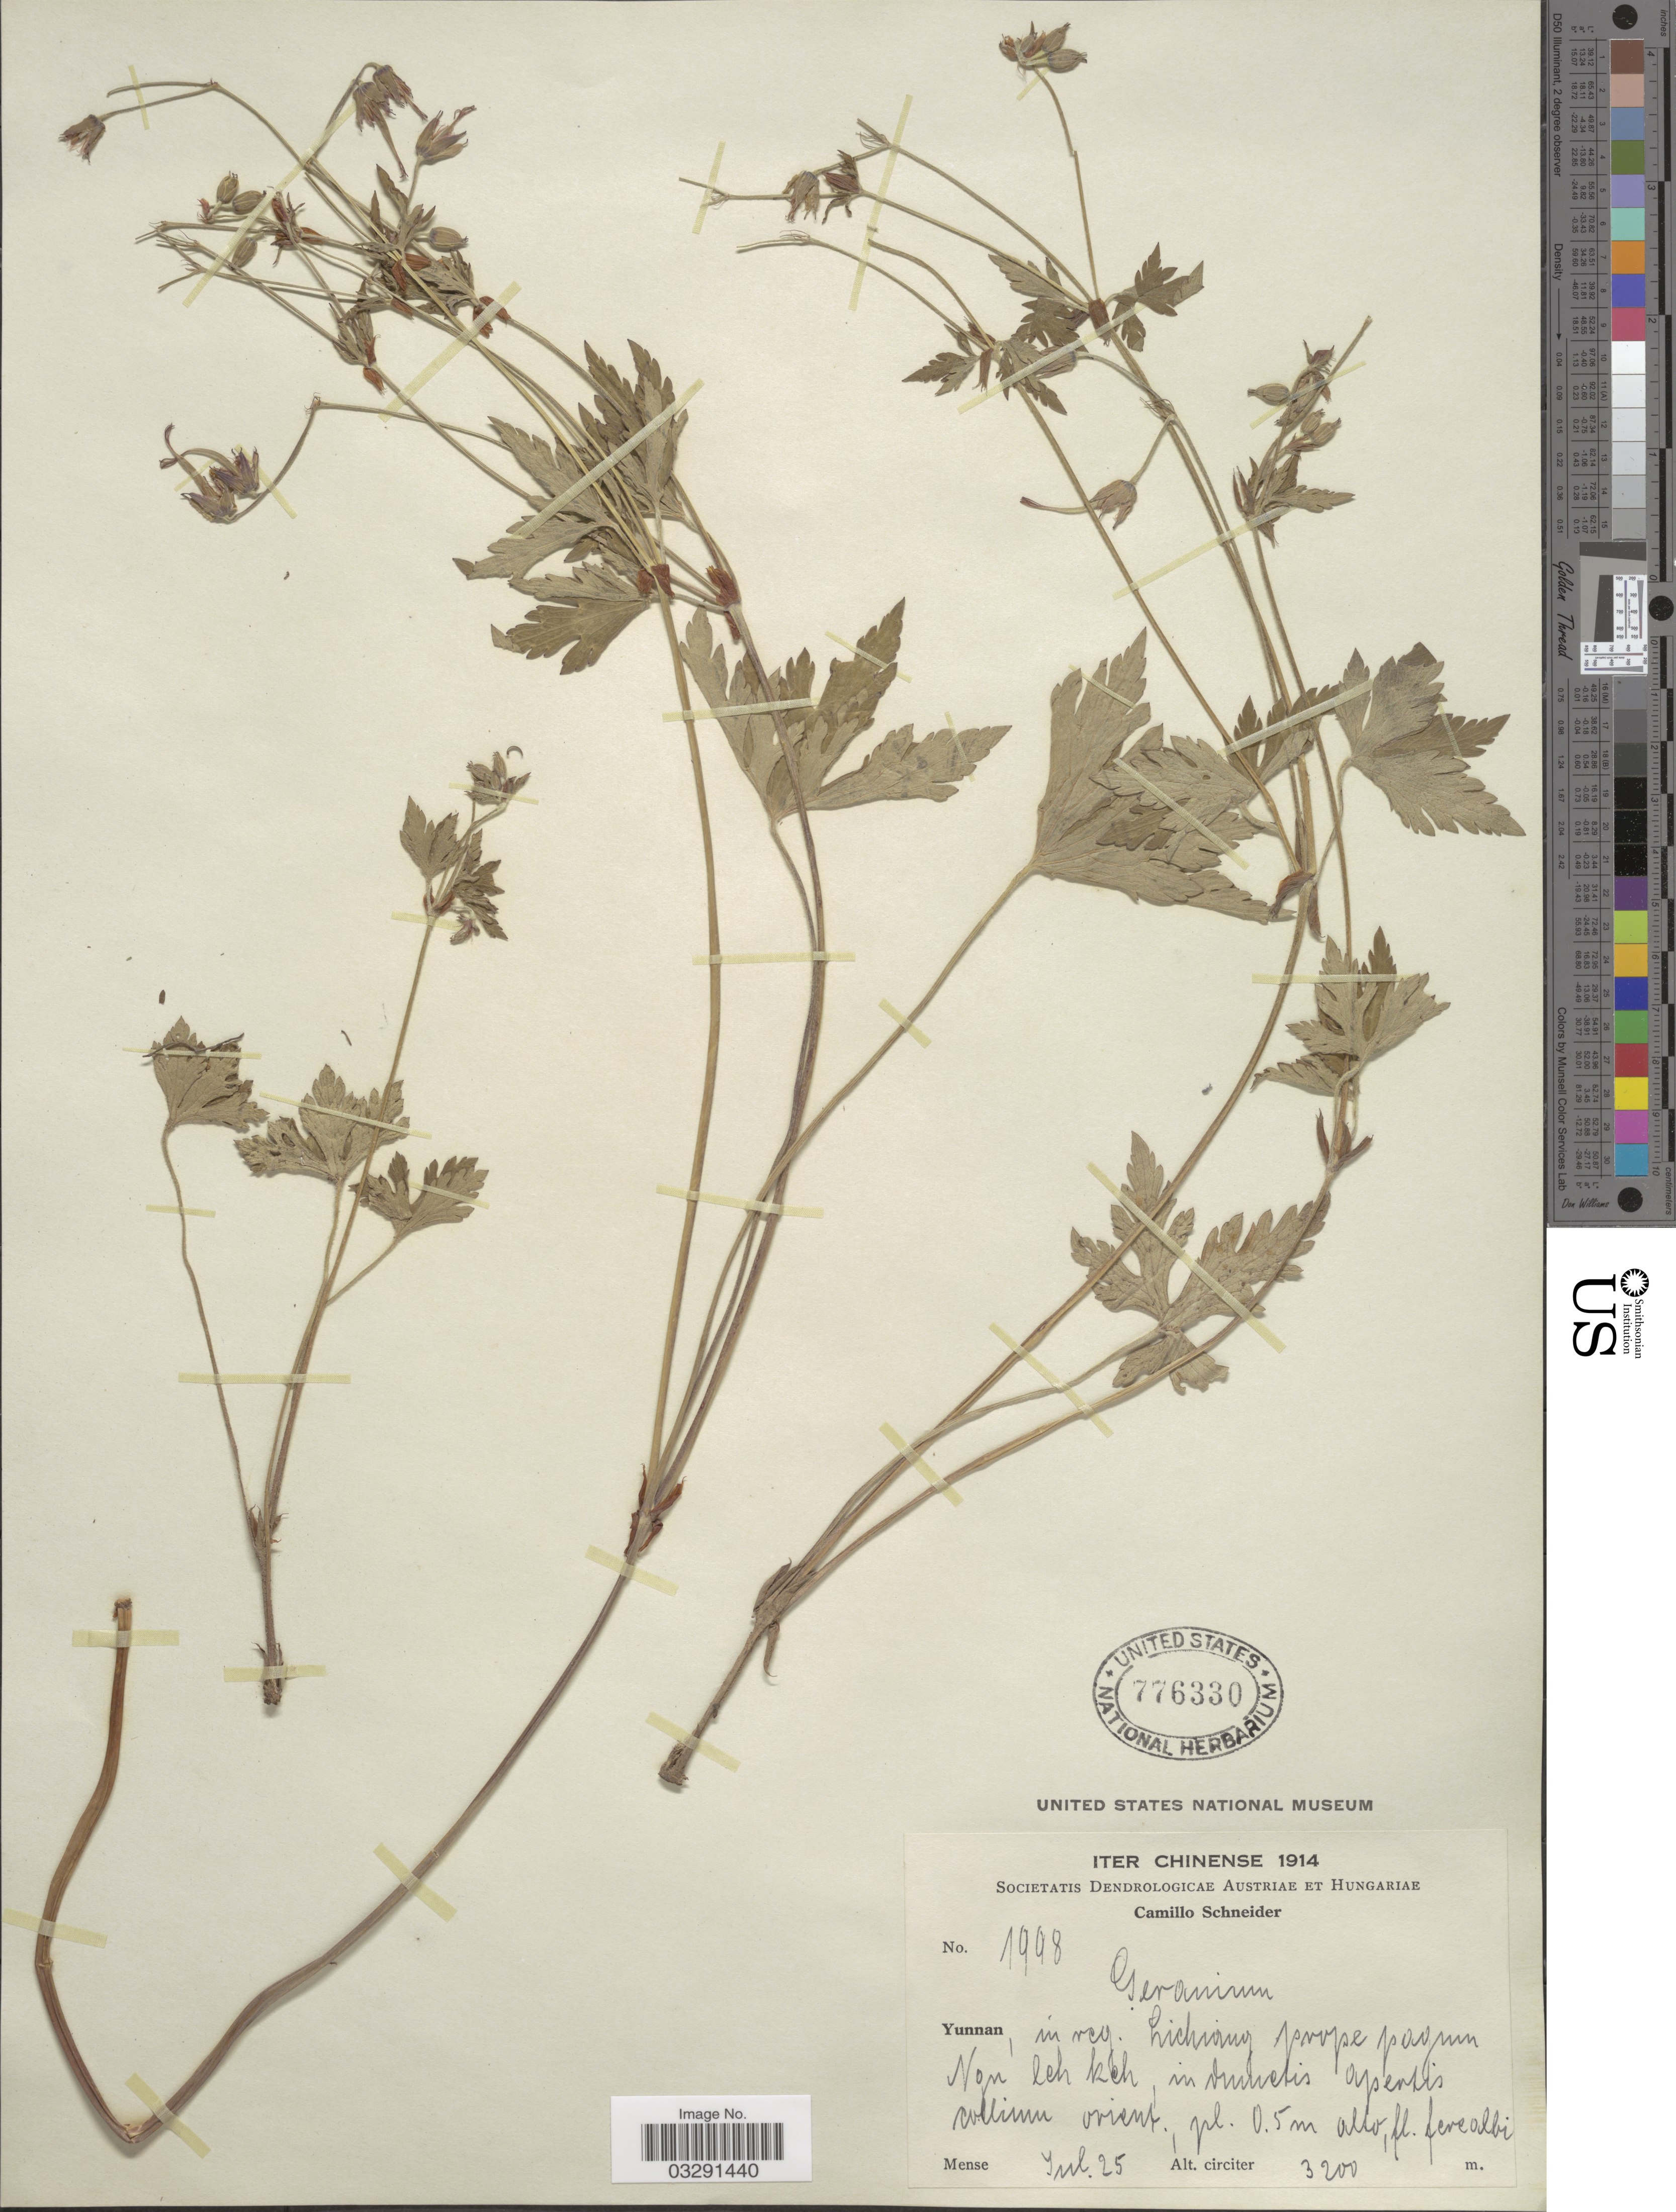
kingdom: Plantae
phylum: Tracheophyta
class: Magnoliopsida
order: Geraniales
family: Geraniaceae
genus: Geranium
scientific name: Geranium pogonanthum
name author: Franch.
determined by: Aedo, C.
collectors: C. K. Schneider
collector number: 1998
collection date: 1914-07-25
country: China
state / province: Yunnan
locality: In reg. Lichiang prope pagum Ngu Ieh Keh, in orientis apentis [interpreted] collium [interpreted] orient.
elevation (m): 3200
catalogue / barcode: US 776330